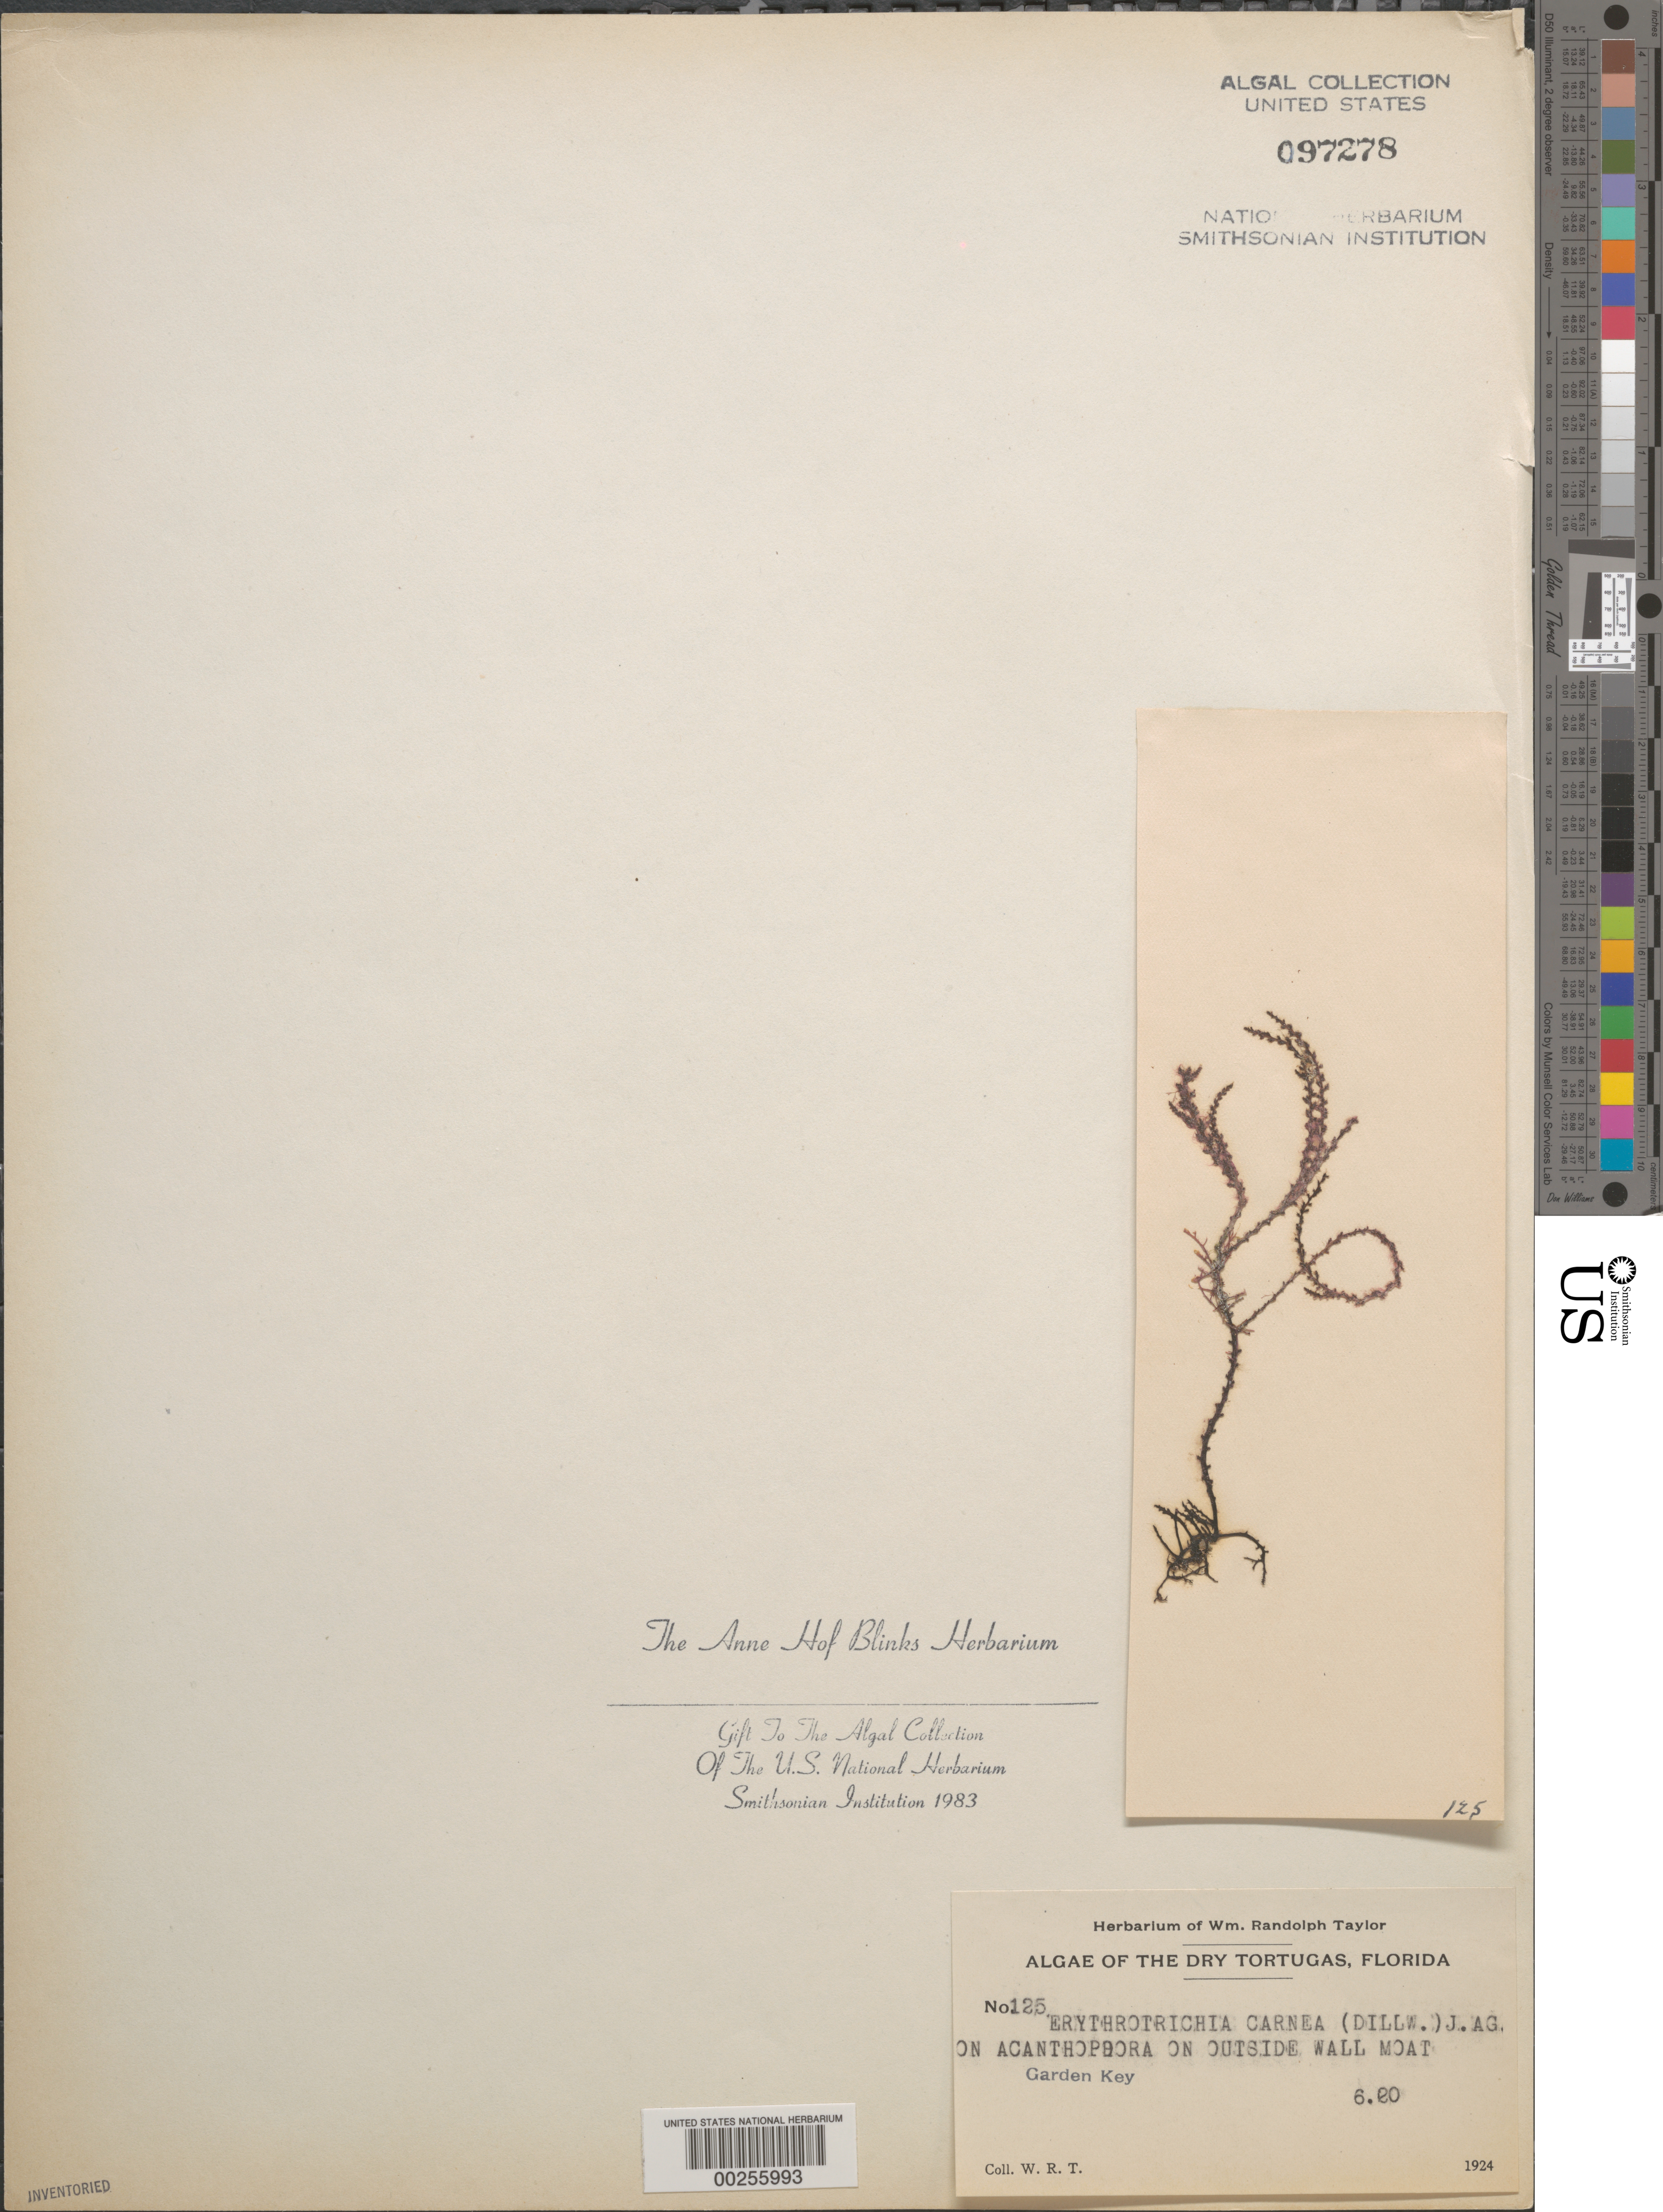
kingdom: Plantae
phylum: Rhodophyta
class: Compsopogonophyceae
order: Erythropeltidales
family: Erythrotrichiaceae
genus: Erythrotrichia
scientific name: Erythrotrichia carnea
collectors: W. R. Taylor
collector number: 125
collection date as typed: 20 Jun 1924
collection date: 1924-06-20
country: United States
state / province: Florida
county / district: Monroe County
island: Garden Key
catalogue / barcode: US 97278